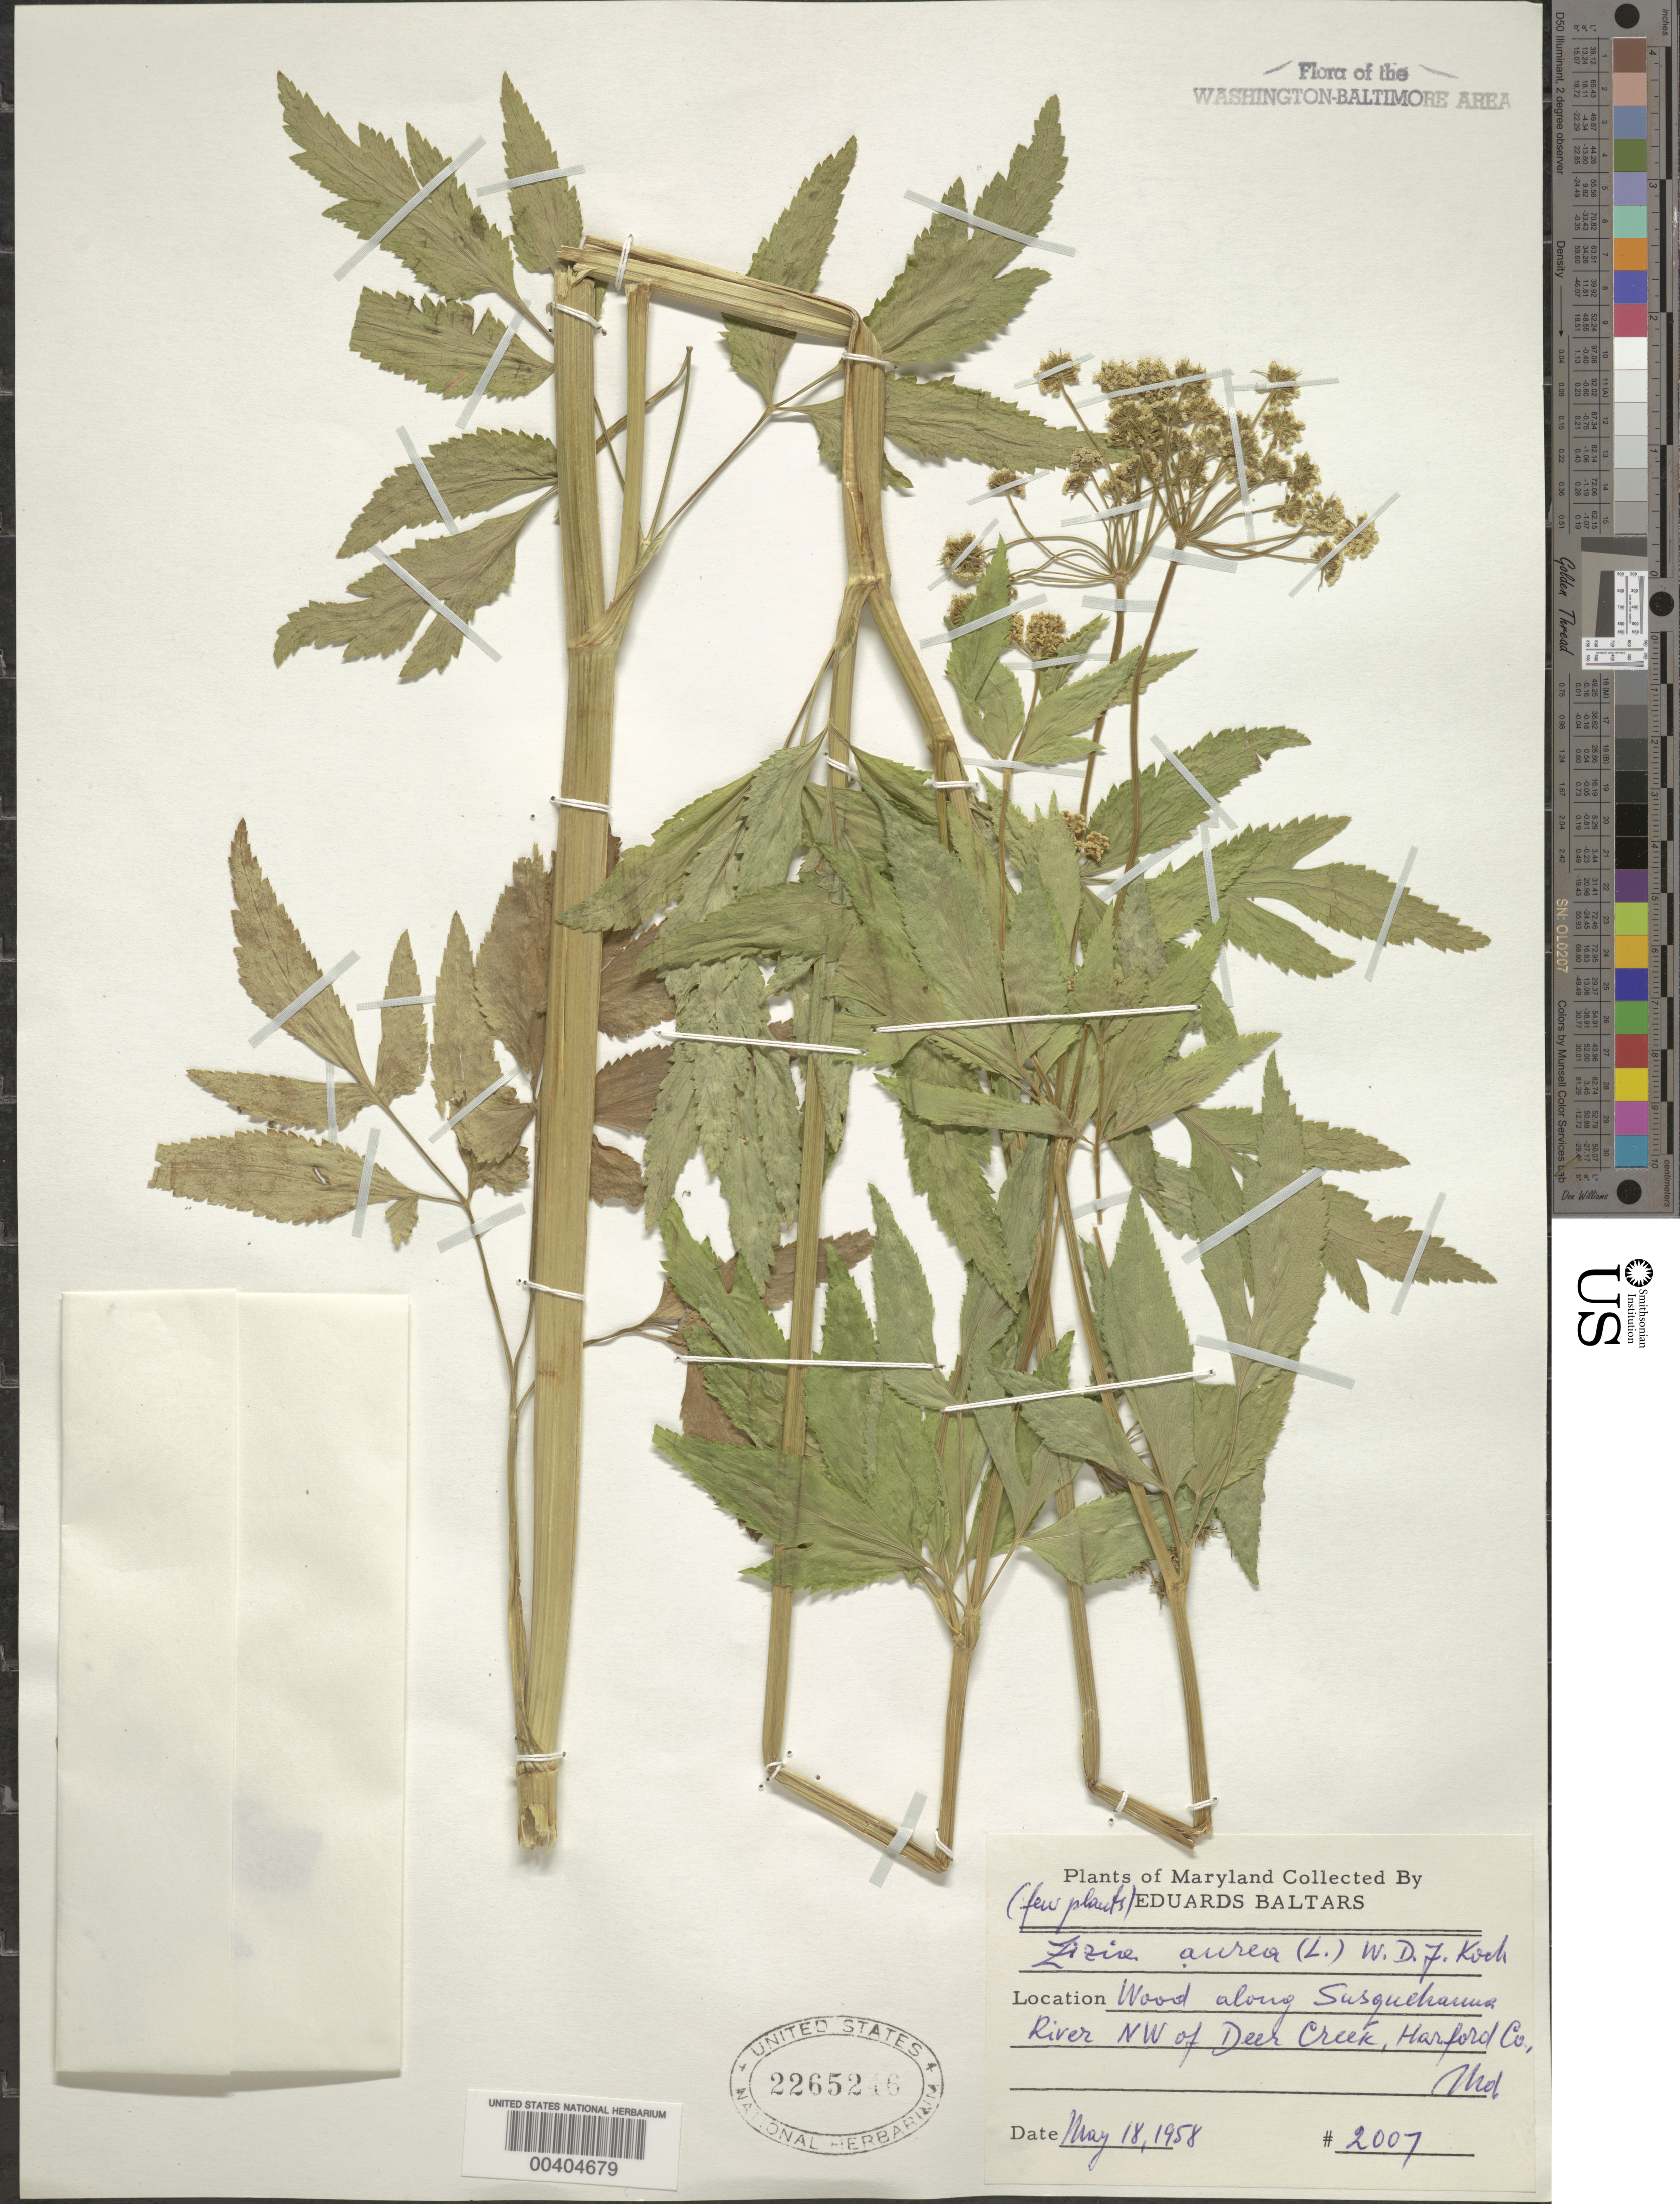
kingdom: Plantae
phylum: Tracheophyta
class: Magnoliopsida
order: Apiales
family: Apiaceae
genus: Zizia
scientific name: Zizia aurea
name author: (L.) Koch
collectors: E. Baltars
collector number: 2007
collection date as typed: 18 May 1958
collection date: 1958-05-18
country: United States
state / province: Maryland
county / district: Harford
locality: Susquehanna River, NW of Deer Creek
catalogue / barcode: US 2265246